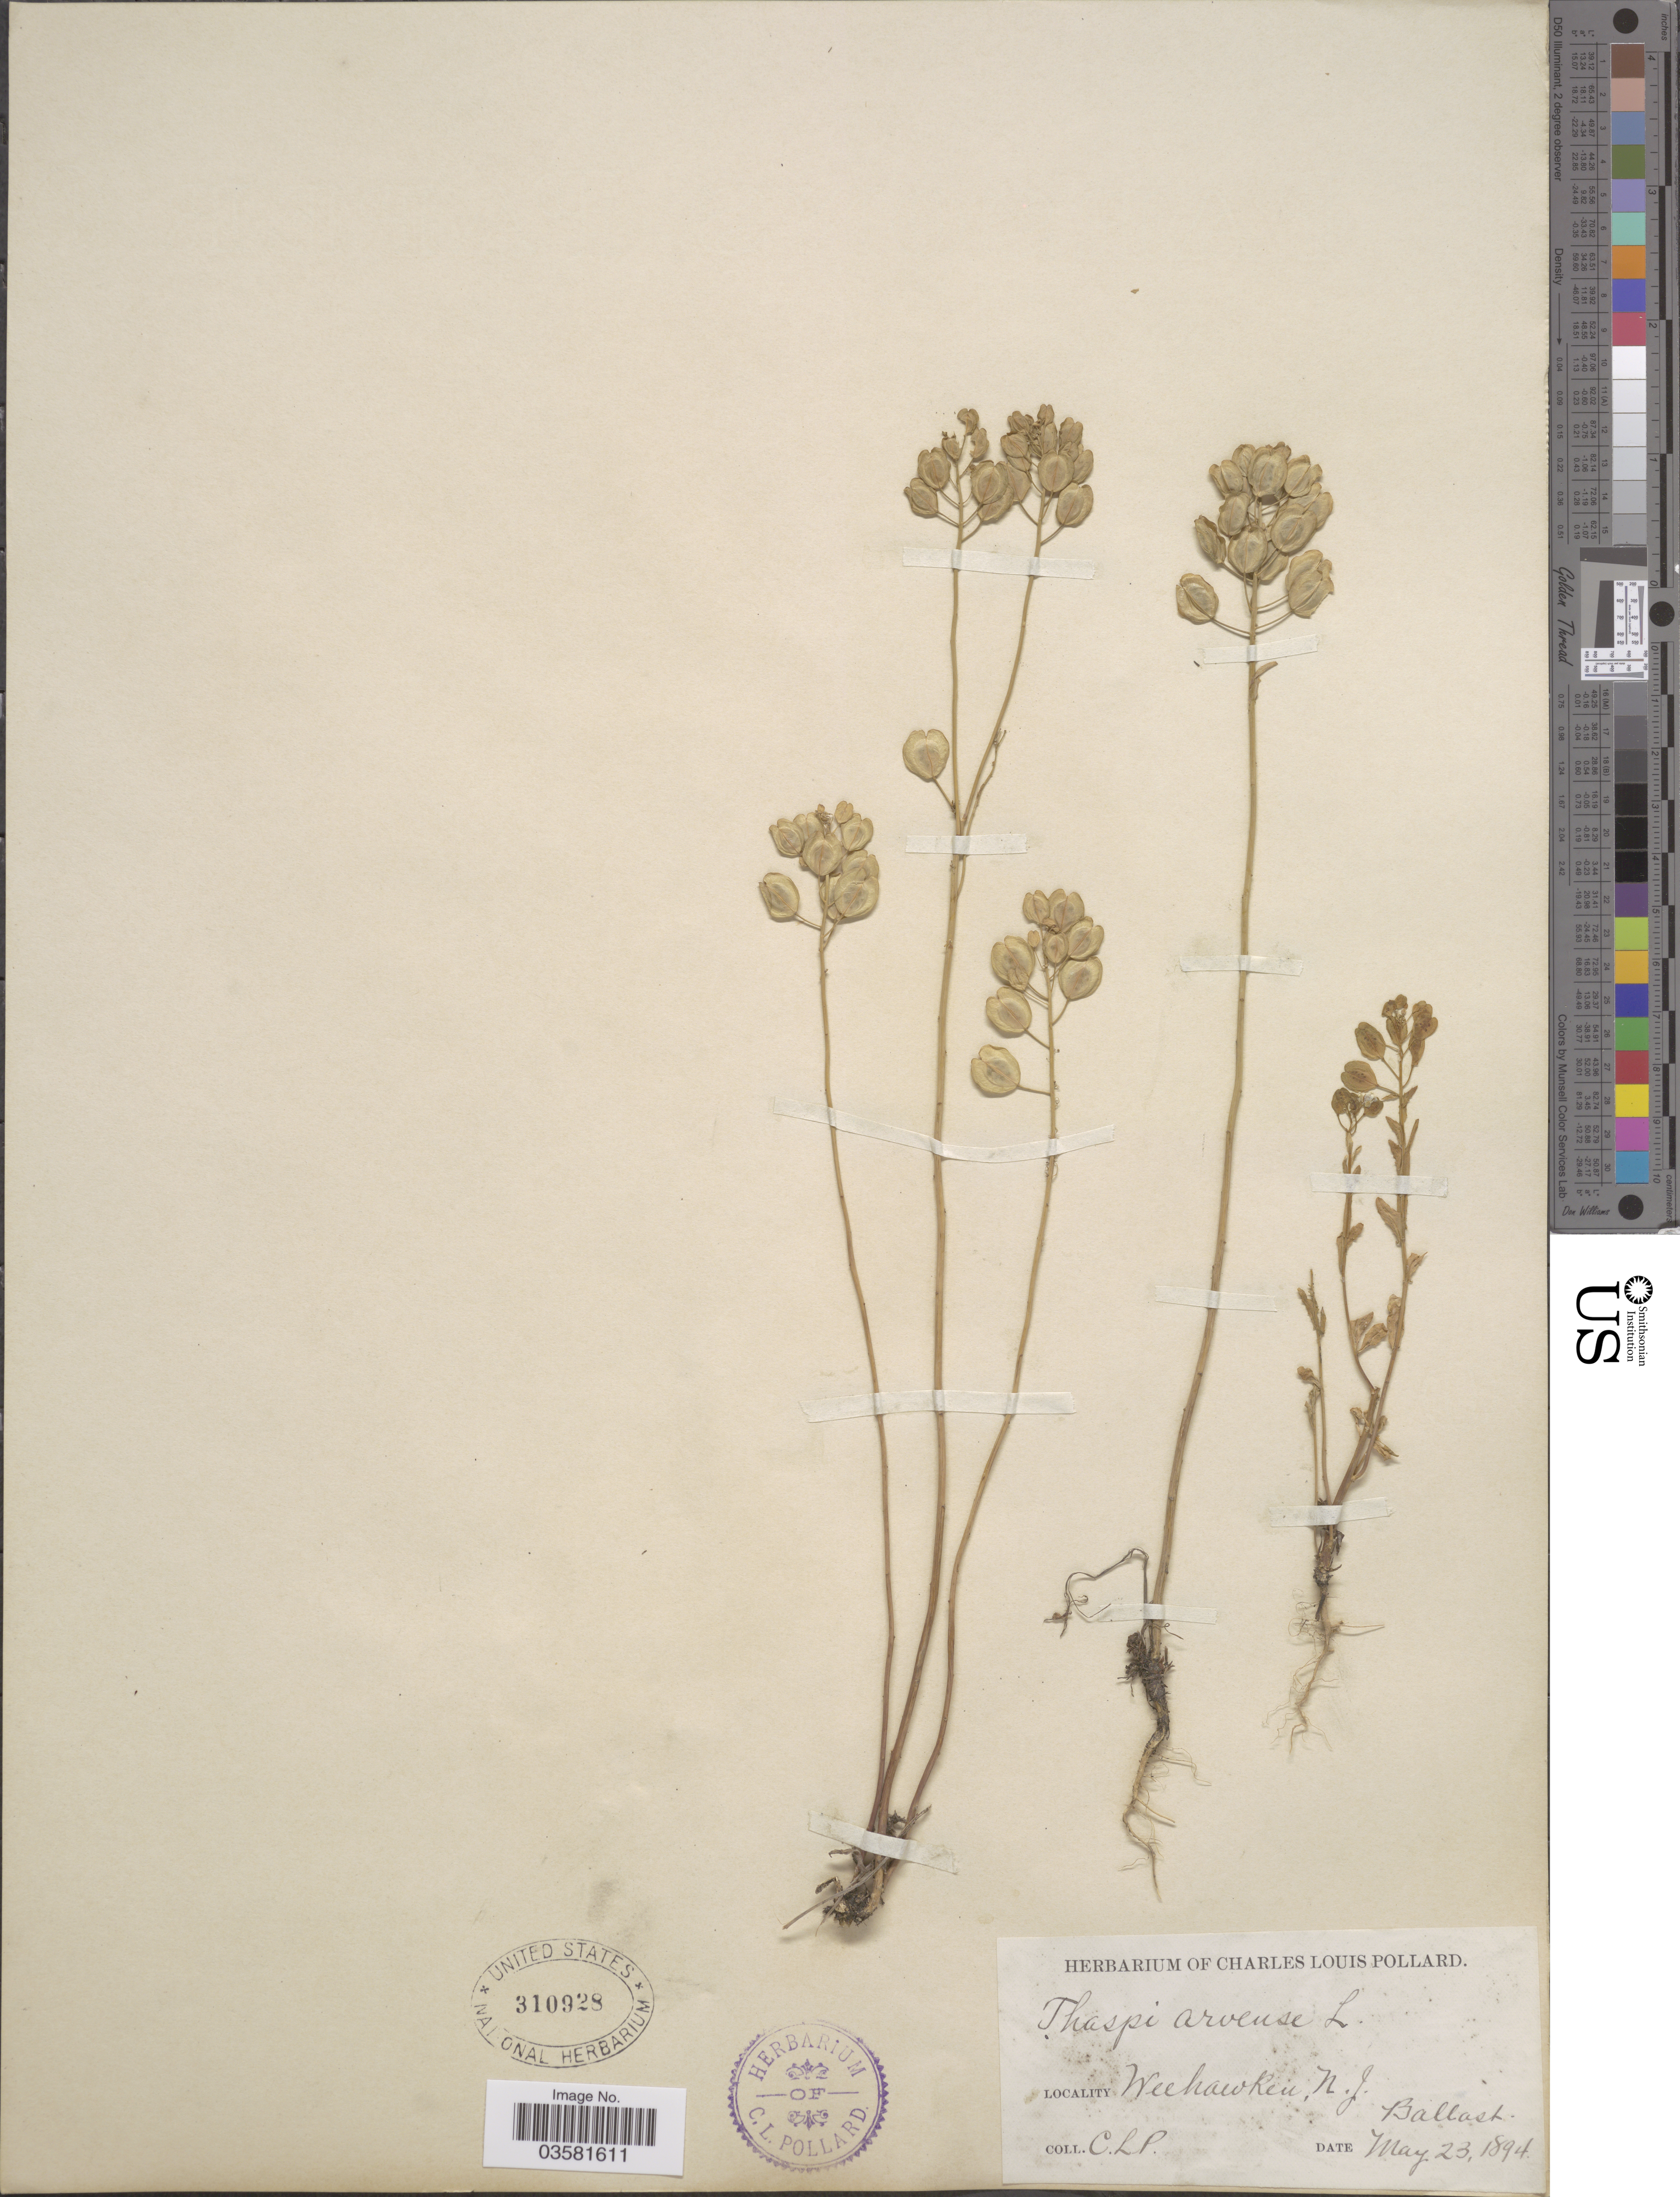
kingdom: Plantae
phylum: Tracheophyta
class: Magnoliopsida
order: Brassicales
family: Brassicaceae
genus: Thlaspi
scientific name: Thlaspi arvense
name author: L.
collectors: C. L. Pollard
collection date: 1894-05-23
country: United States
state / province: New Jersey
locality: Weehawken.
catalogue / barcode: US 310928